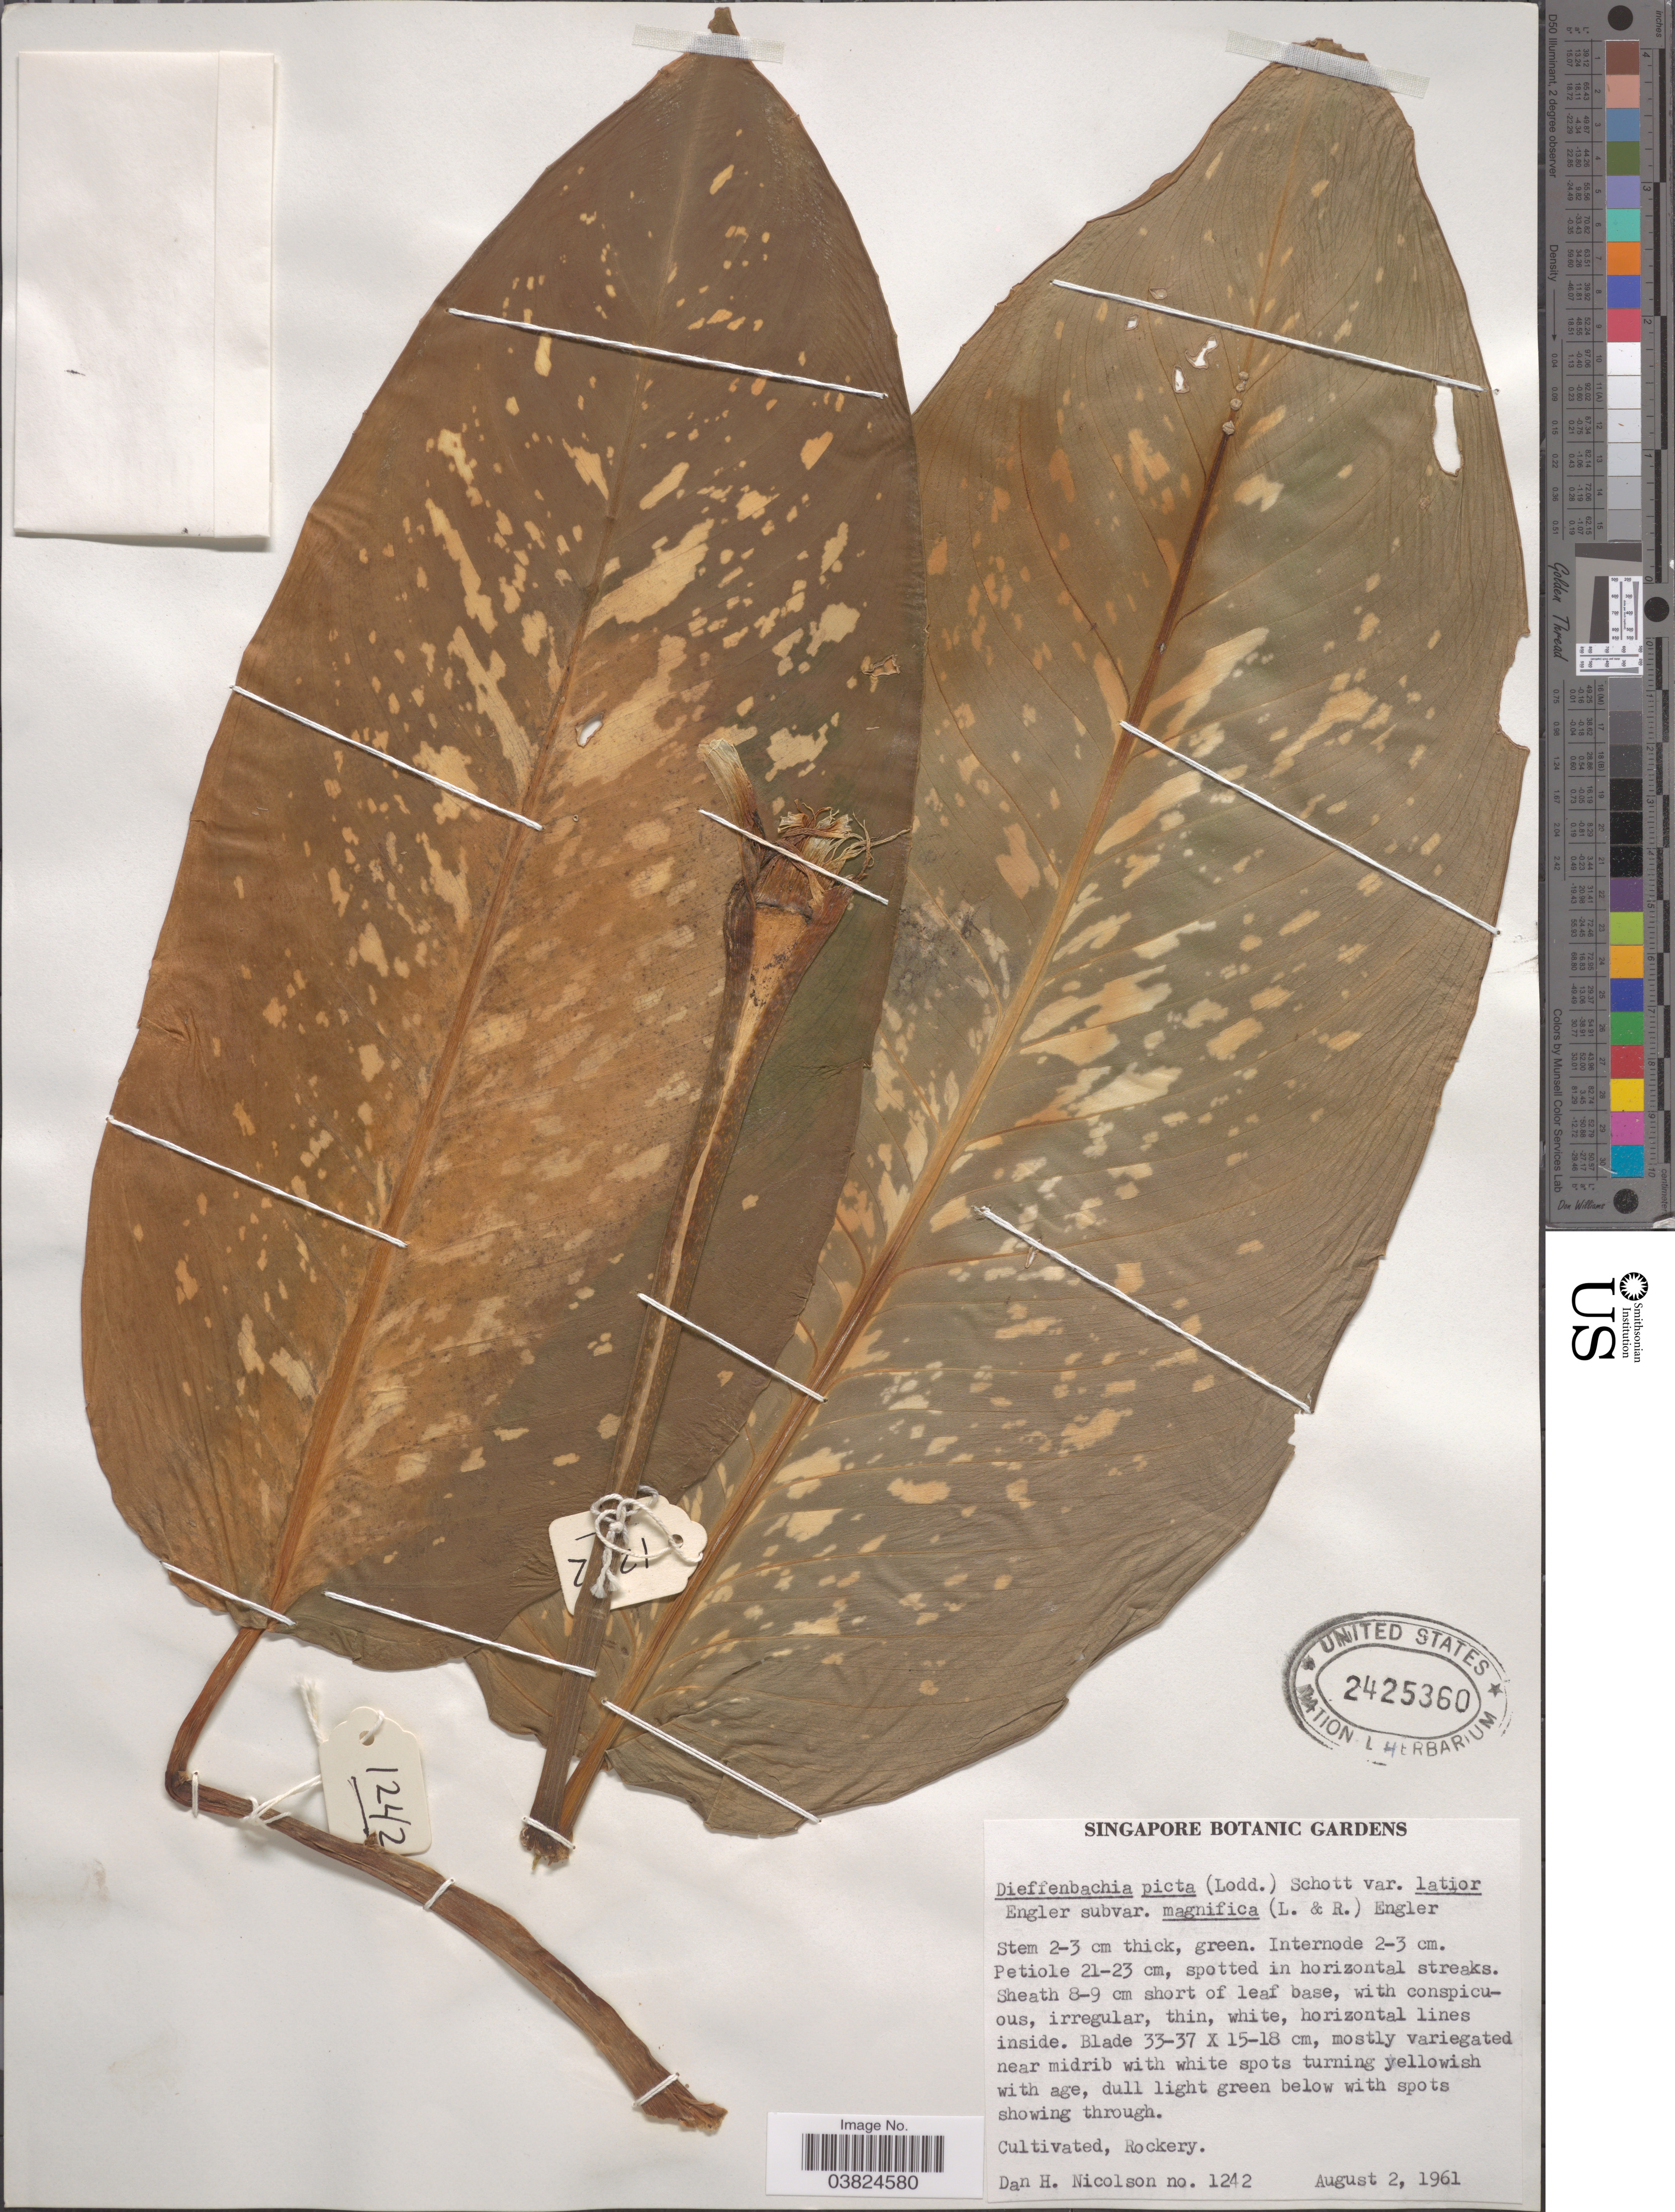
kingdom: Plantae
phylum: Tracheophyta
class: Liliopsida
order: Alismatales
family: Araceae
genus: Dieffenbachia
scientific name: Dieffenbachia picta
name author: Schott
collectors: D. H. Nicolson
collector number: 1242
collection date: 1961-08-02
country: Singapore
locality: Singapore Botanic Gardens. Rockery.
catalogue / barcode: US 2425360